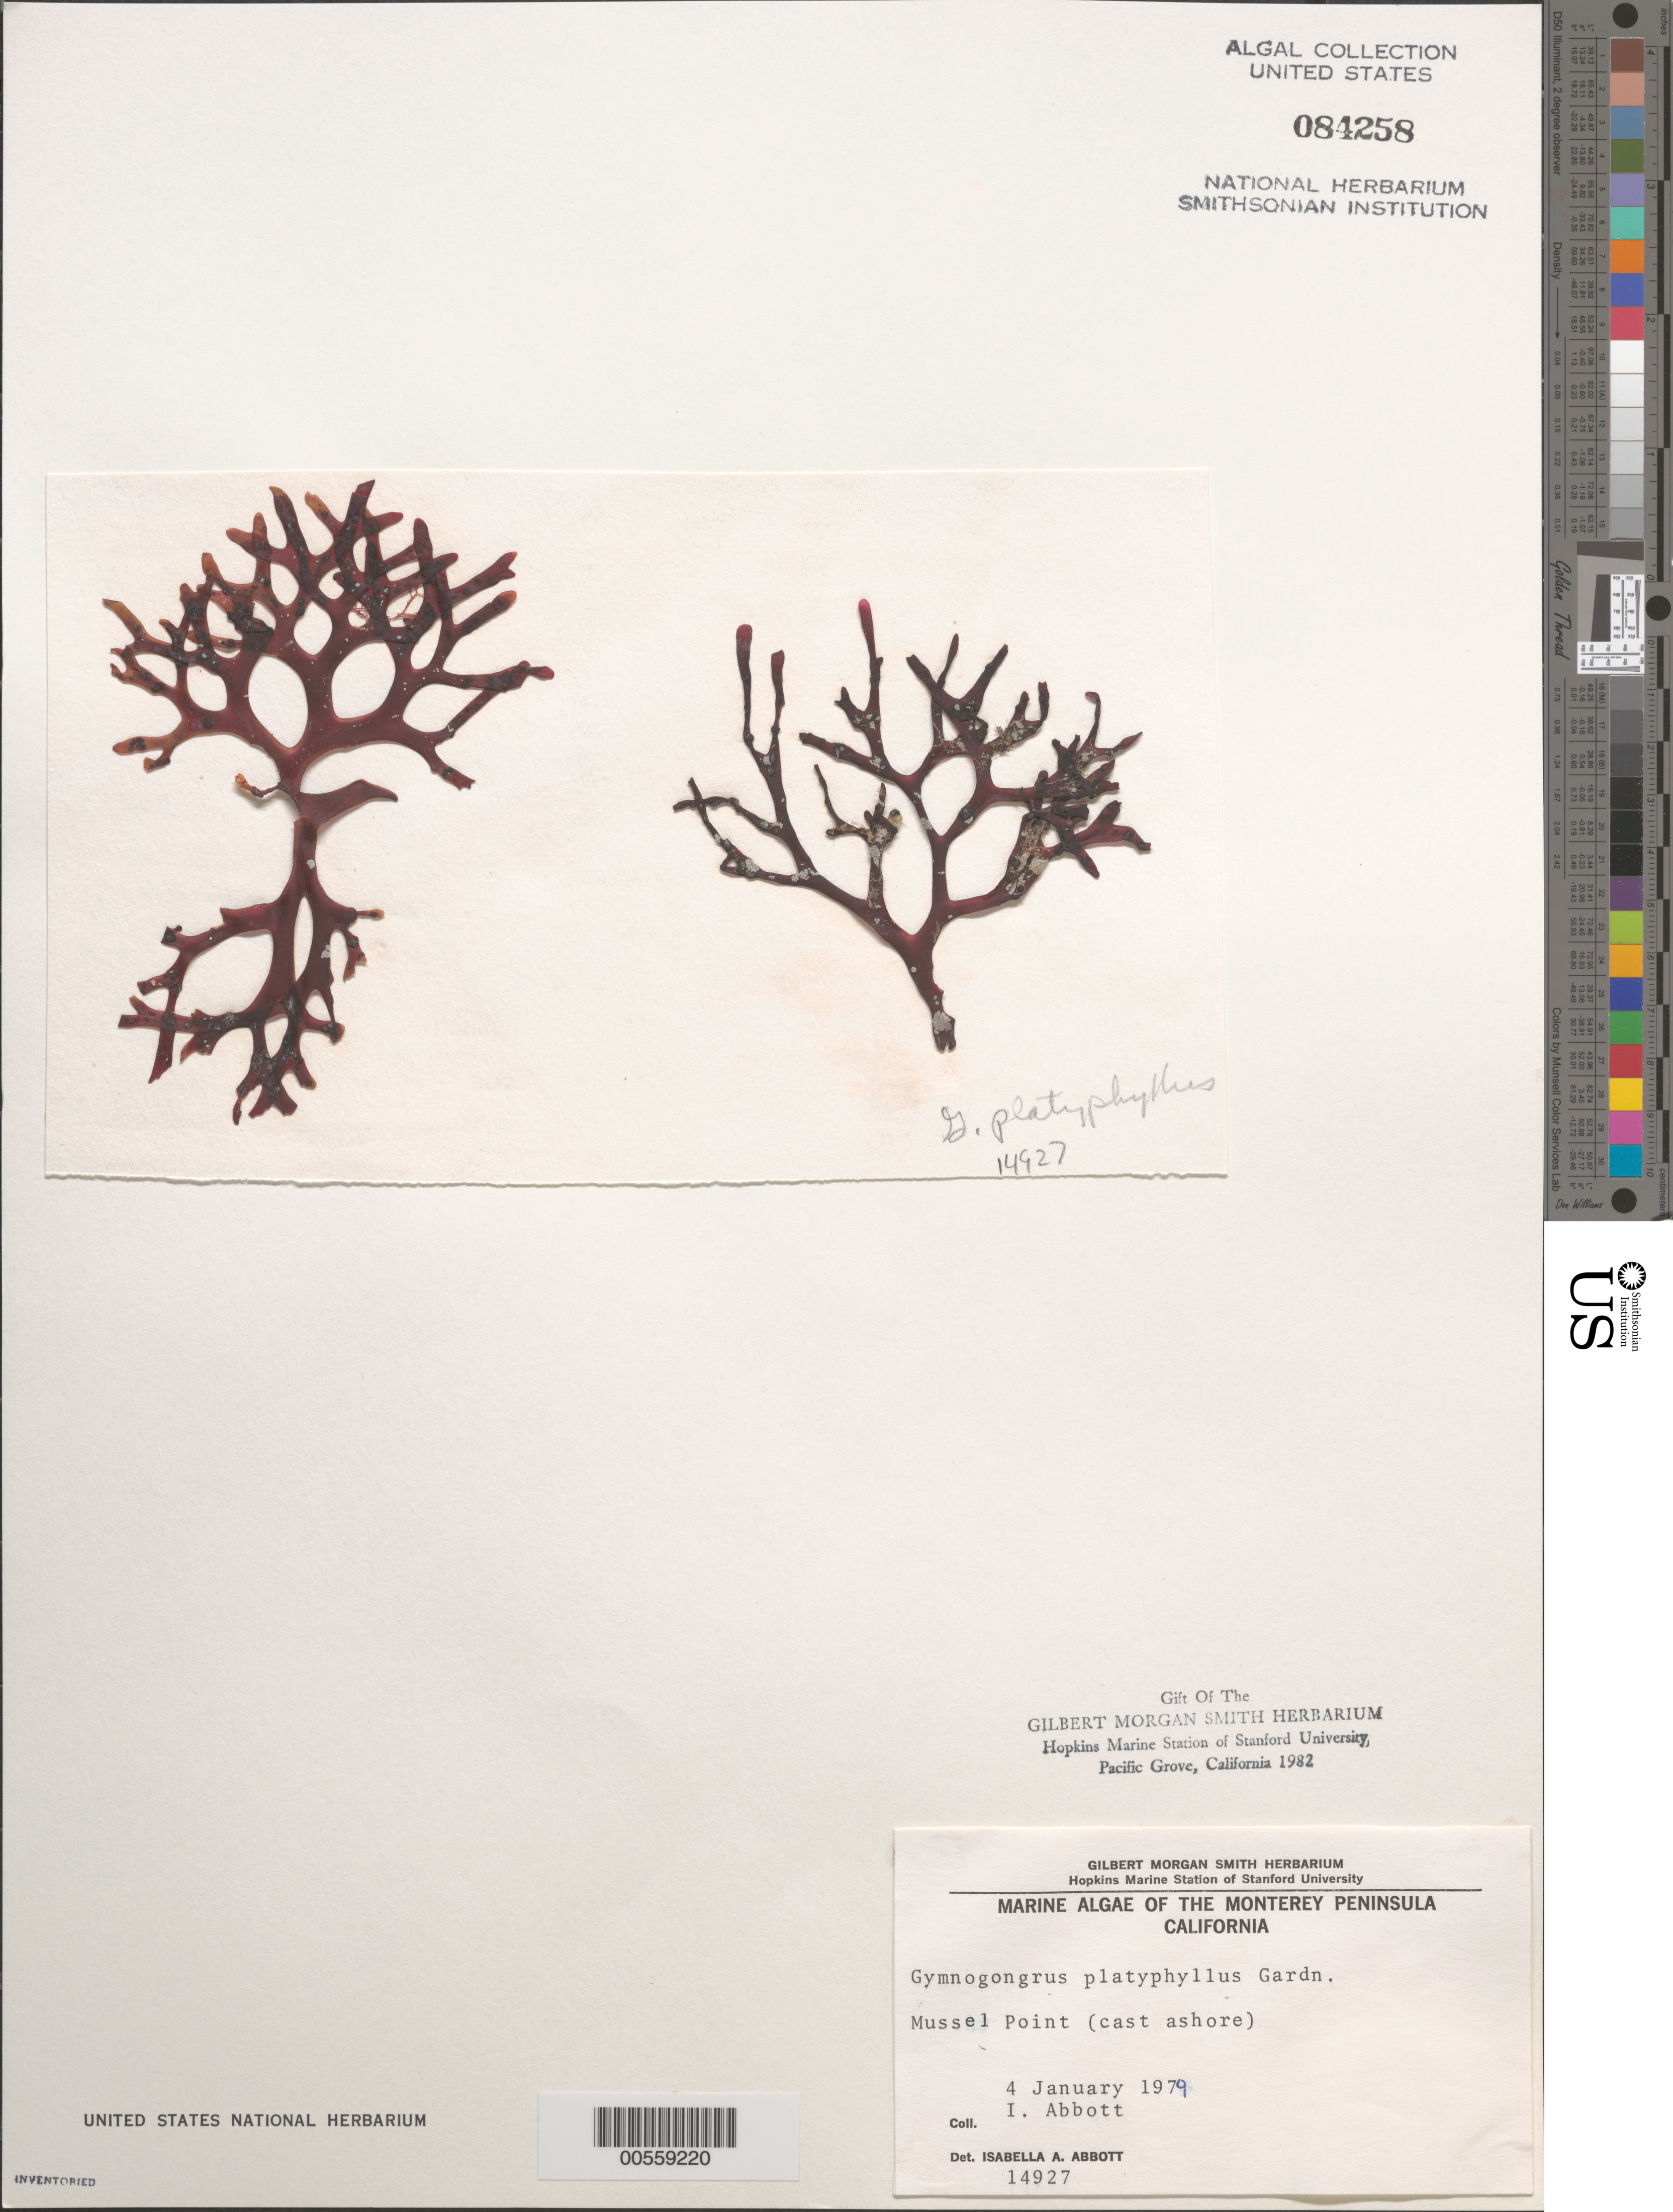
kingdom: Plantae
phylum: Rhodophyta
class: Florideophyceae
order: Gigartinales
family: Phyllophoraceae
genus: Gymnogongrus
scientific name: Gymnogongrus platyphyllus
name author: N.L. Gardner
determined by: Abbott, Isabella A.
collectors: I. A. Abbott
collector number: IAA 14927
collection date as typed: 04 Jan 1979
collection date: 1979-01-04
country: United States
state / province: California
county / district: Monterey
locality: Mussel Point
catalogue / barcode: US 84258